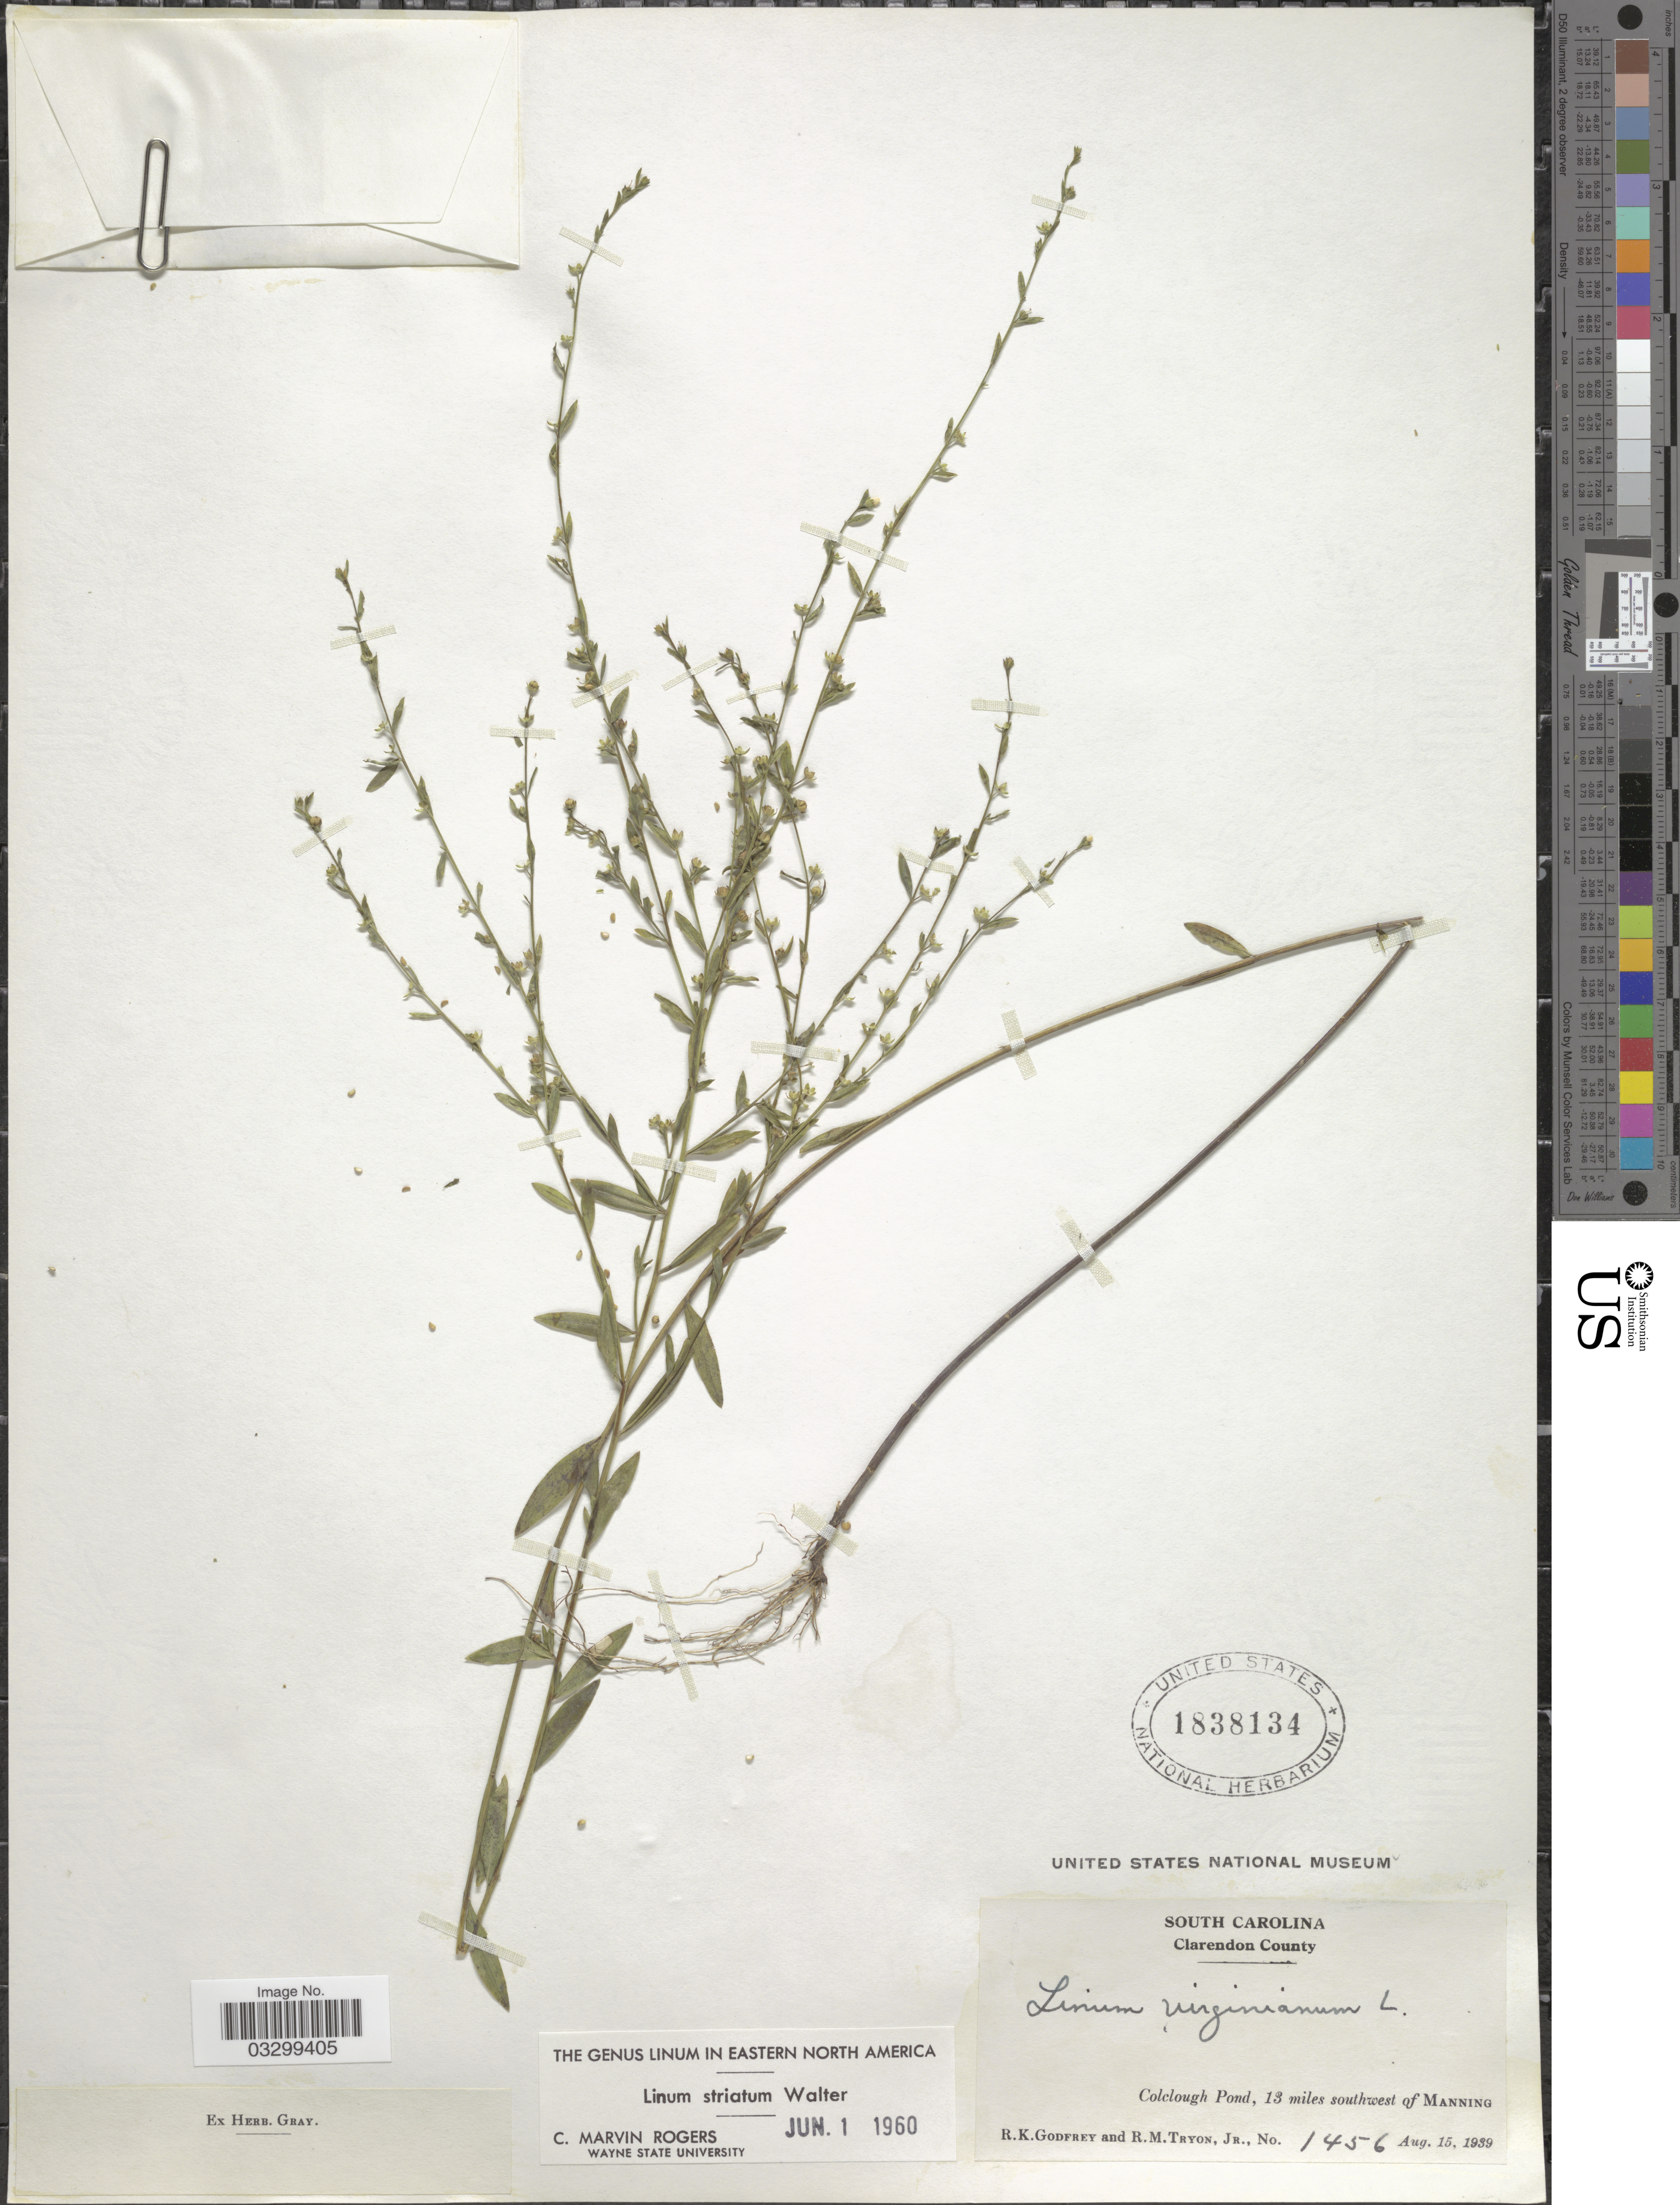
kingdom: Plantae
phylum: Tracheophyta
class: Magnoliopsida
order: Malpighiales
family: Linaceae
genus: Linum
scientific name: Linum striatum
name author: Walter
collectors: R. K. Godfrey & R. Tryon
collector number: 1456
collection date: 1939-08-15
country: United States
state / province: South Carolina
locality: Clarendon County. Colclough Pond, 13 miles southwest of Manning.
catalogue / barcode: US 1838134